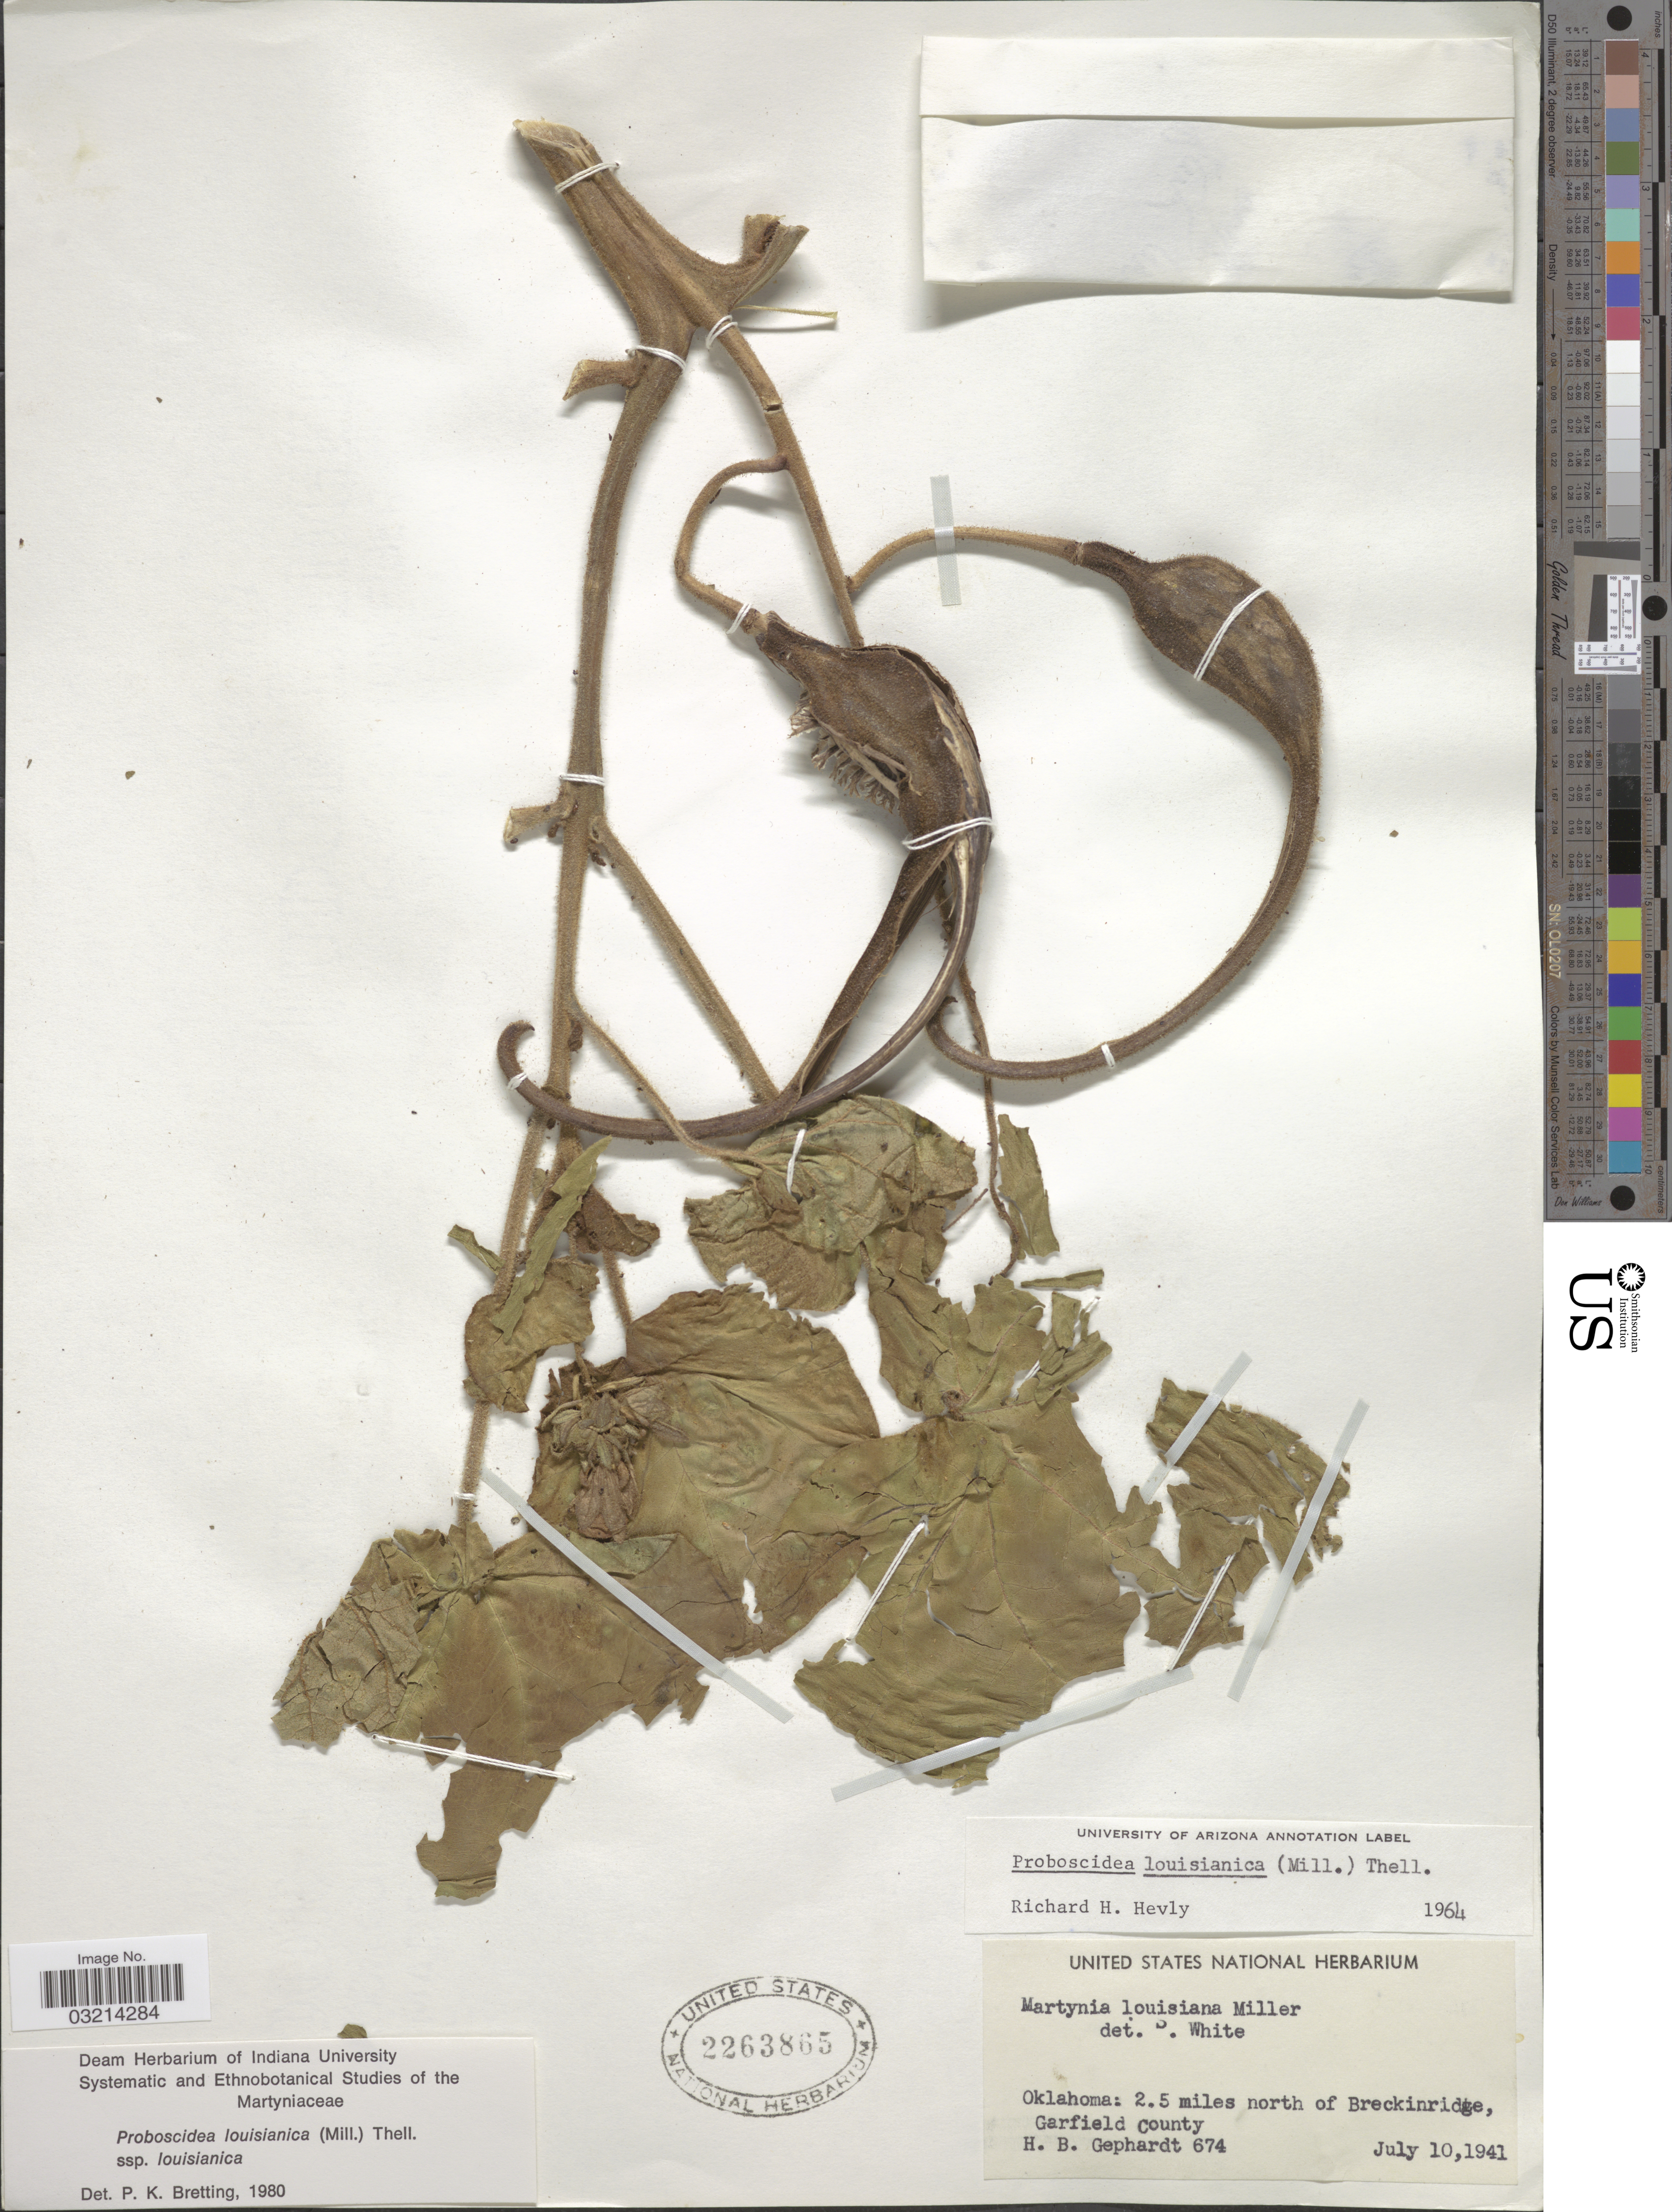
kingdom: Plantae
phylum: Tracheophyta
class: Magnoliopsida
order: Lamiales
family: Martyniaceae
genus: Proboscidea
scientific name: Proboscidea louisianica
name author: Thell.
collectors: H. Gephardt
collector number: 674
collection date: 1941-07-10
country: United States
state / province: Oklahoma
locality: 2.5 miles north of Breckinridge, Garfield County.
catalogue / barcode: US 2263865